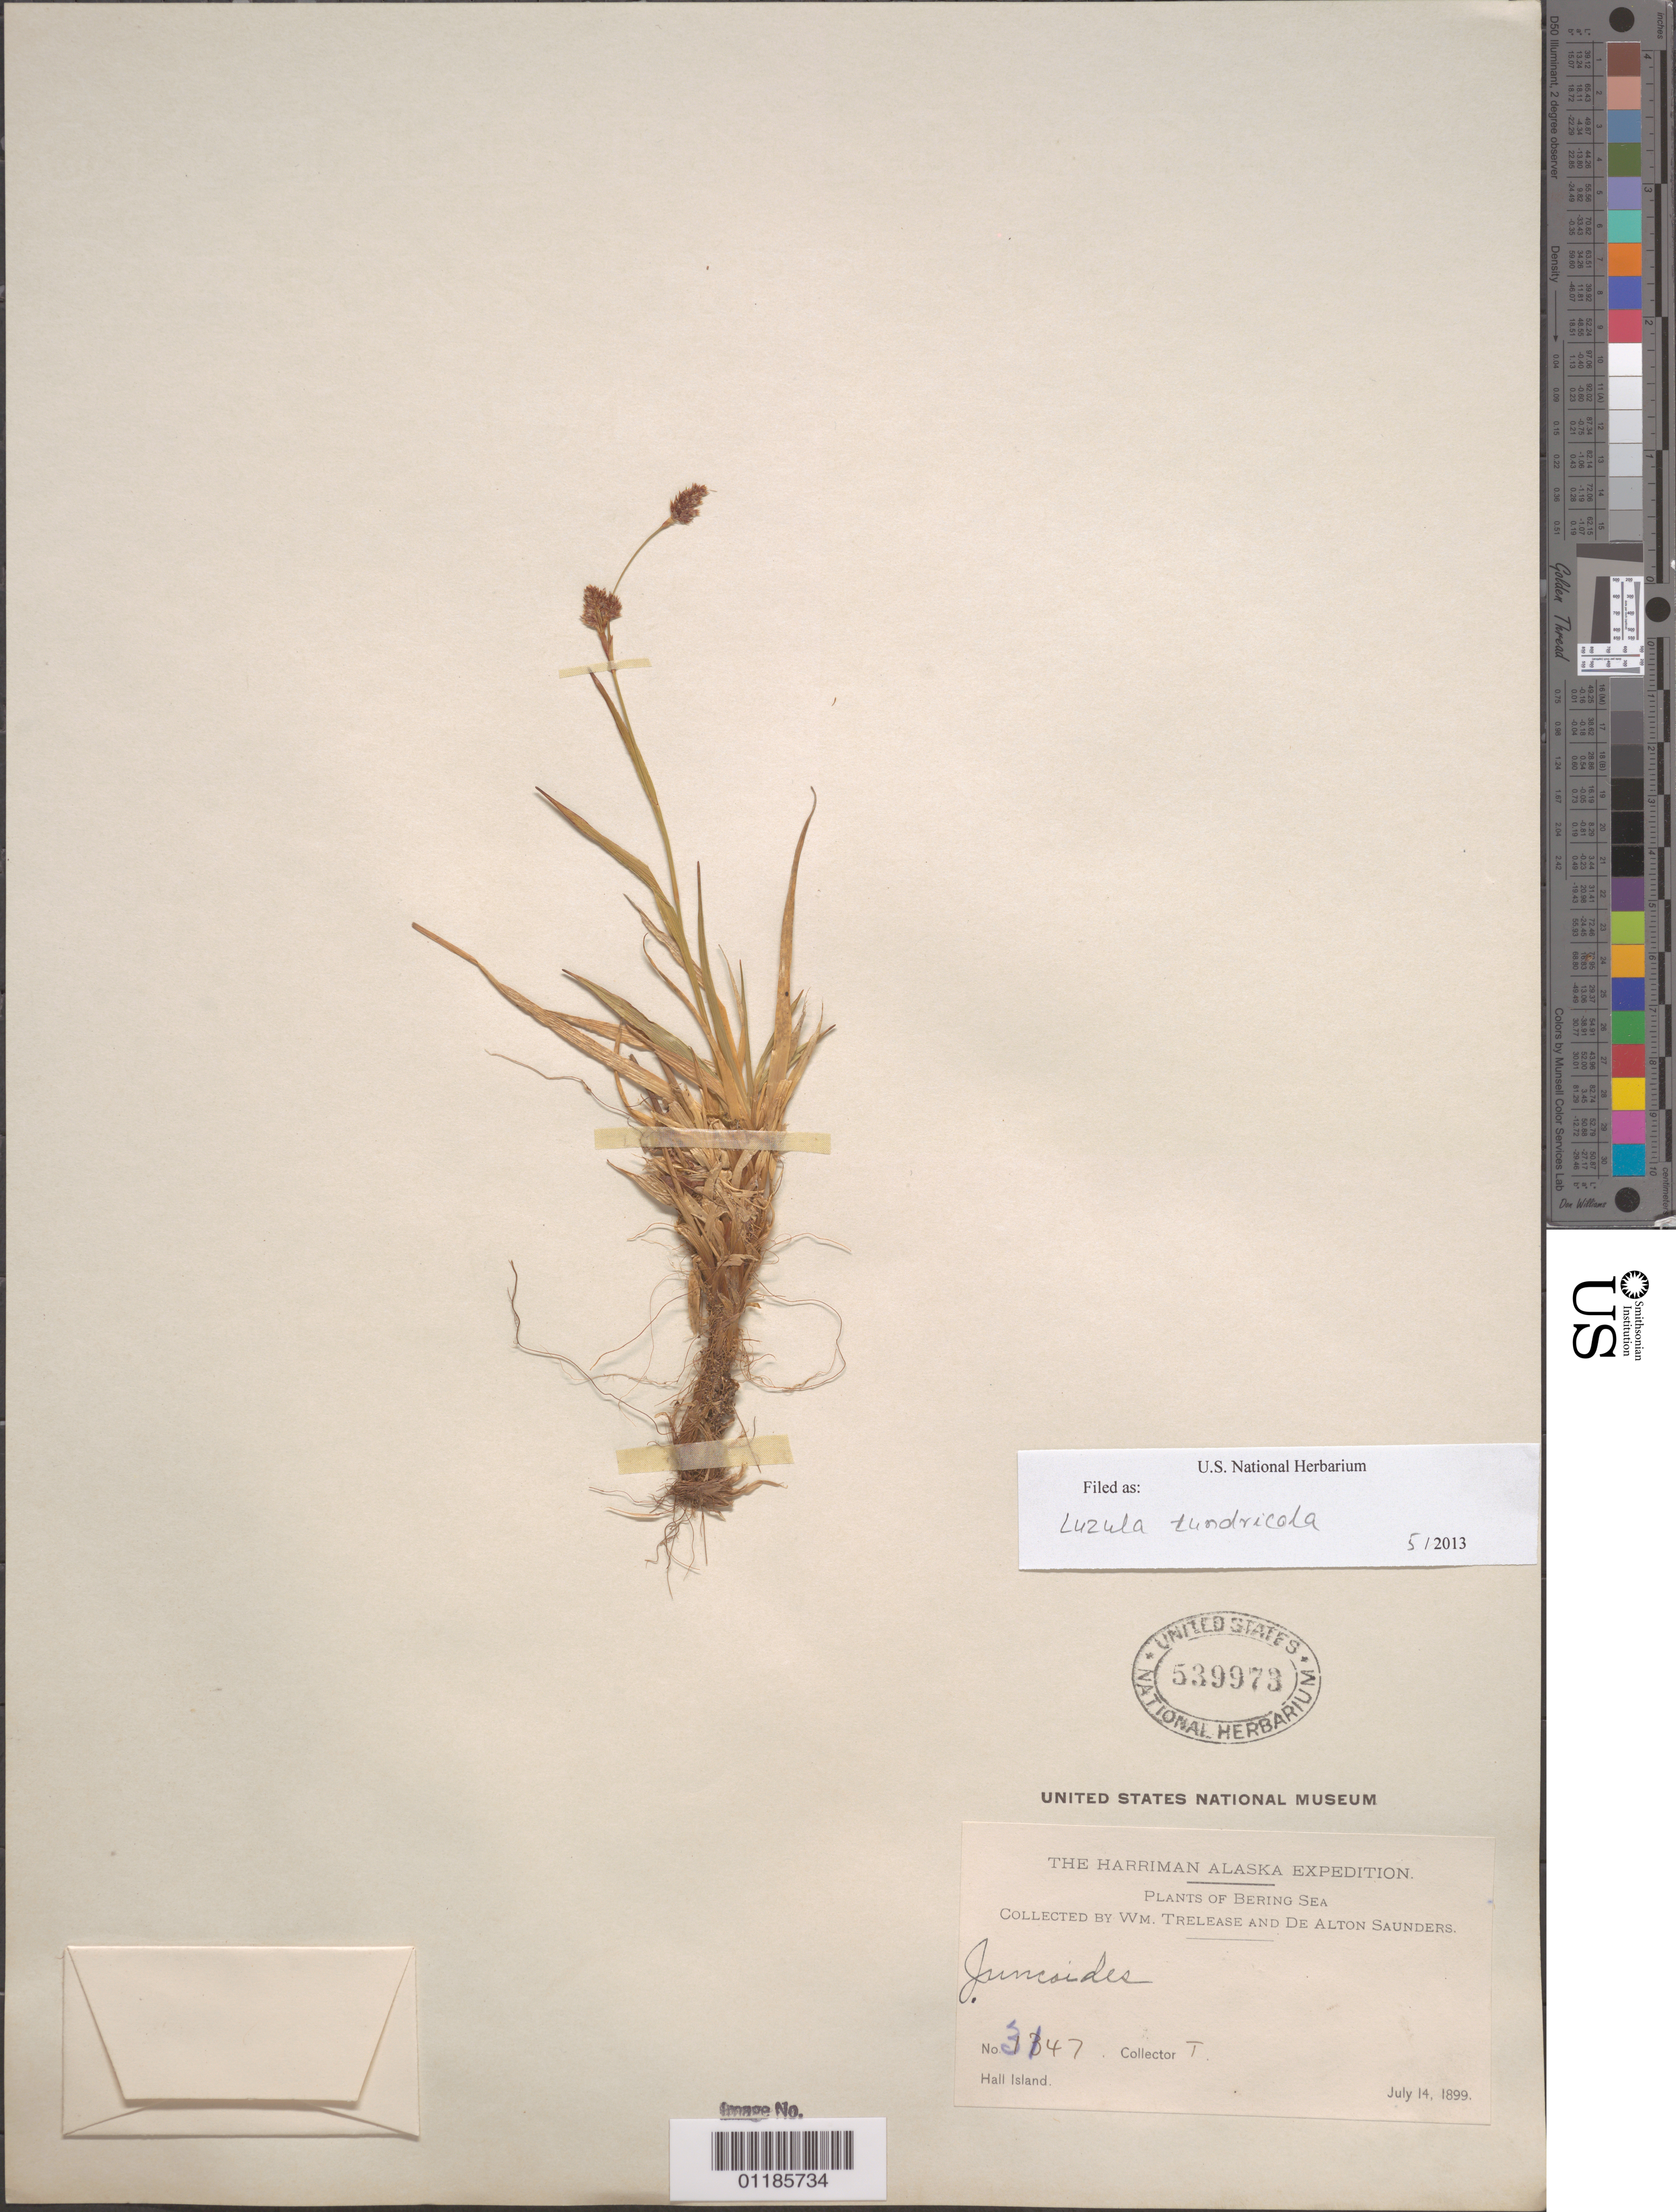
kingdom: Plantae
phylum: Tracheophyta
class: Liliopsida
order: Poales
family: Juncaceae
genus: Luzula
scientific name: Luzula tundricola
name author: (Gorodkov) V. Vassil.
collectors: W. Trelease & D. Saunders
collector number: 3147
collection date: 1899-07-14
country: United States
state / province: Alaska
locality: Bering Sea. Hall Island.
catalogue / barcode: US 539973